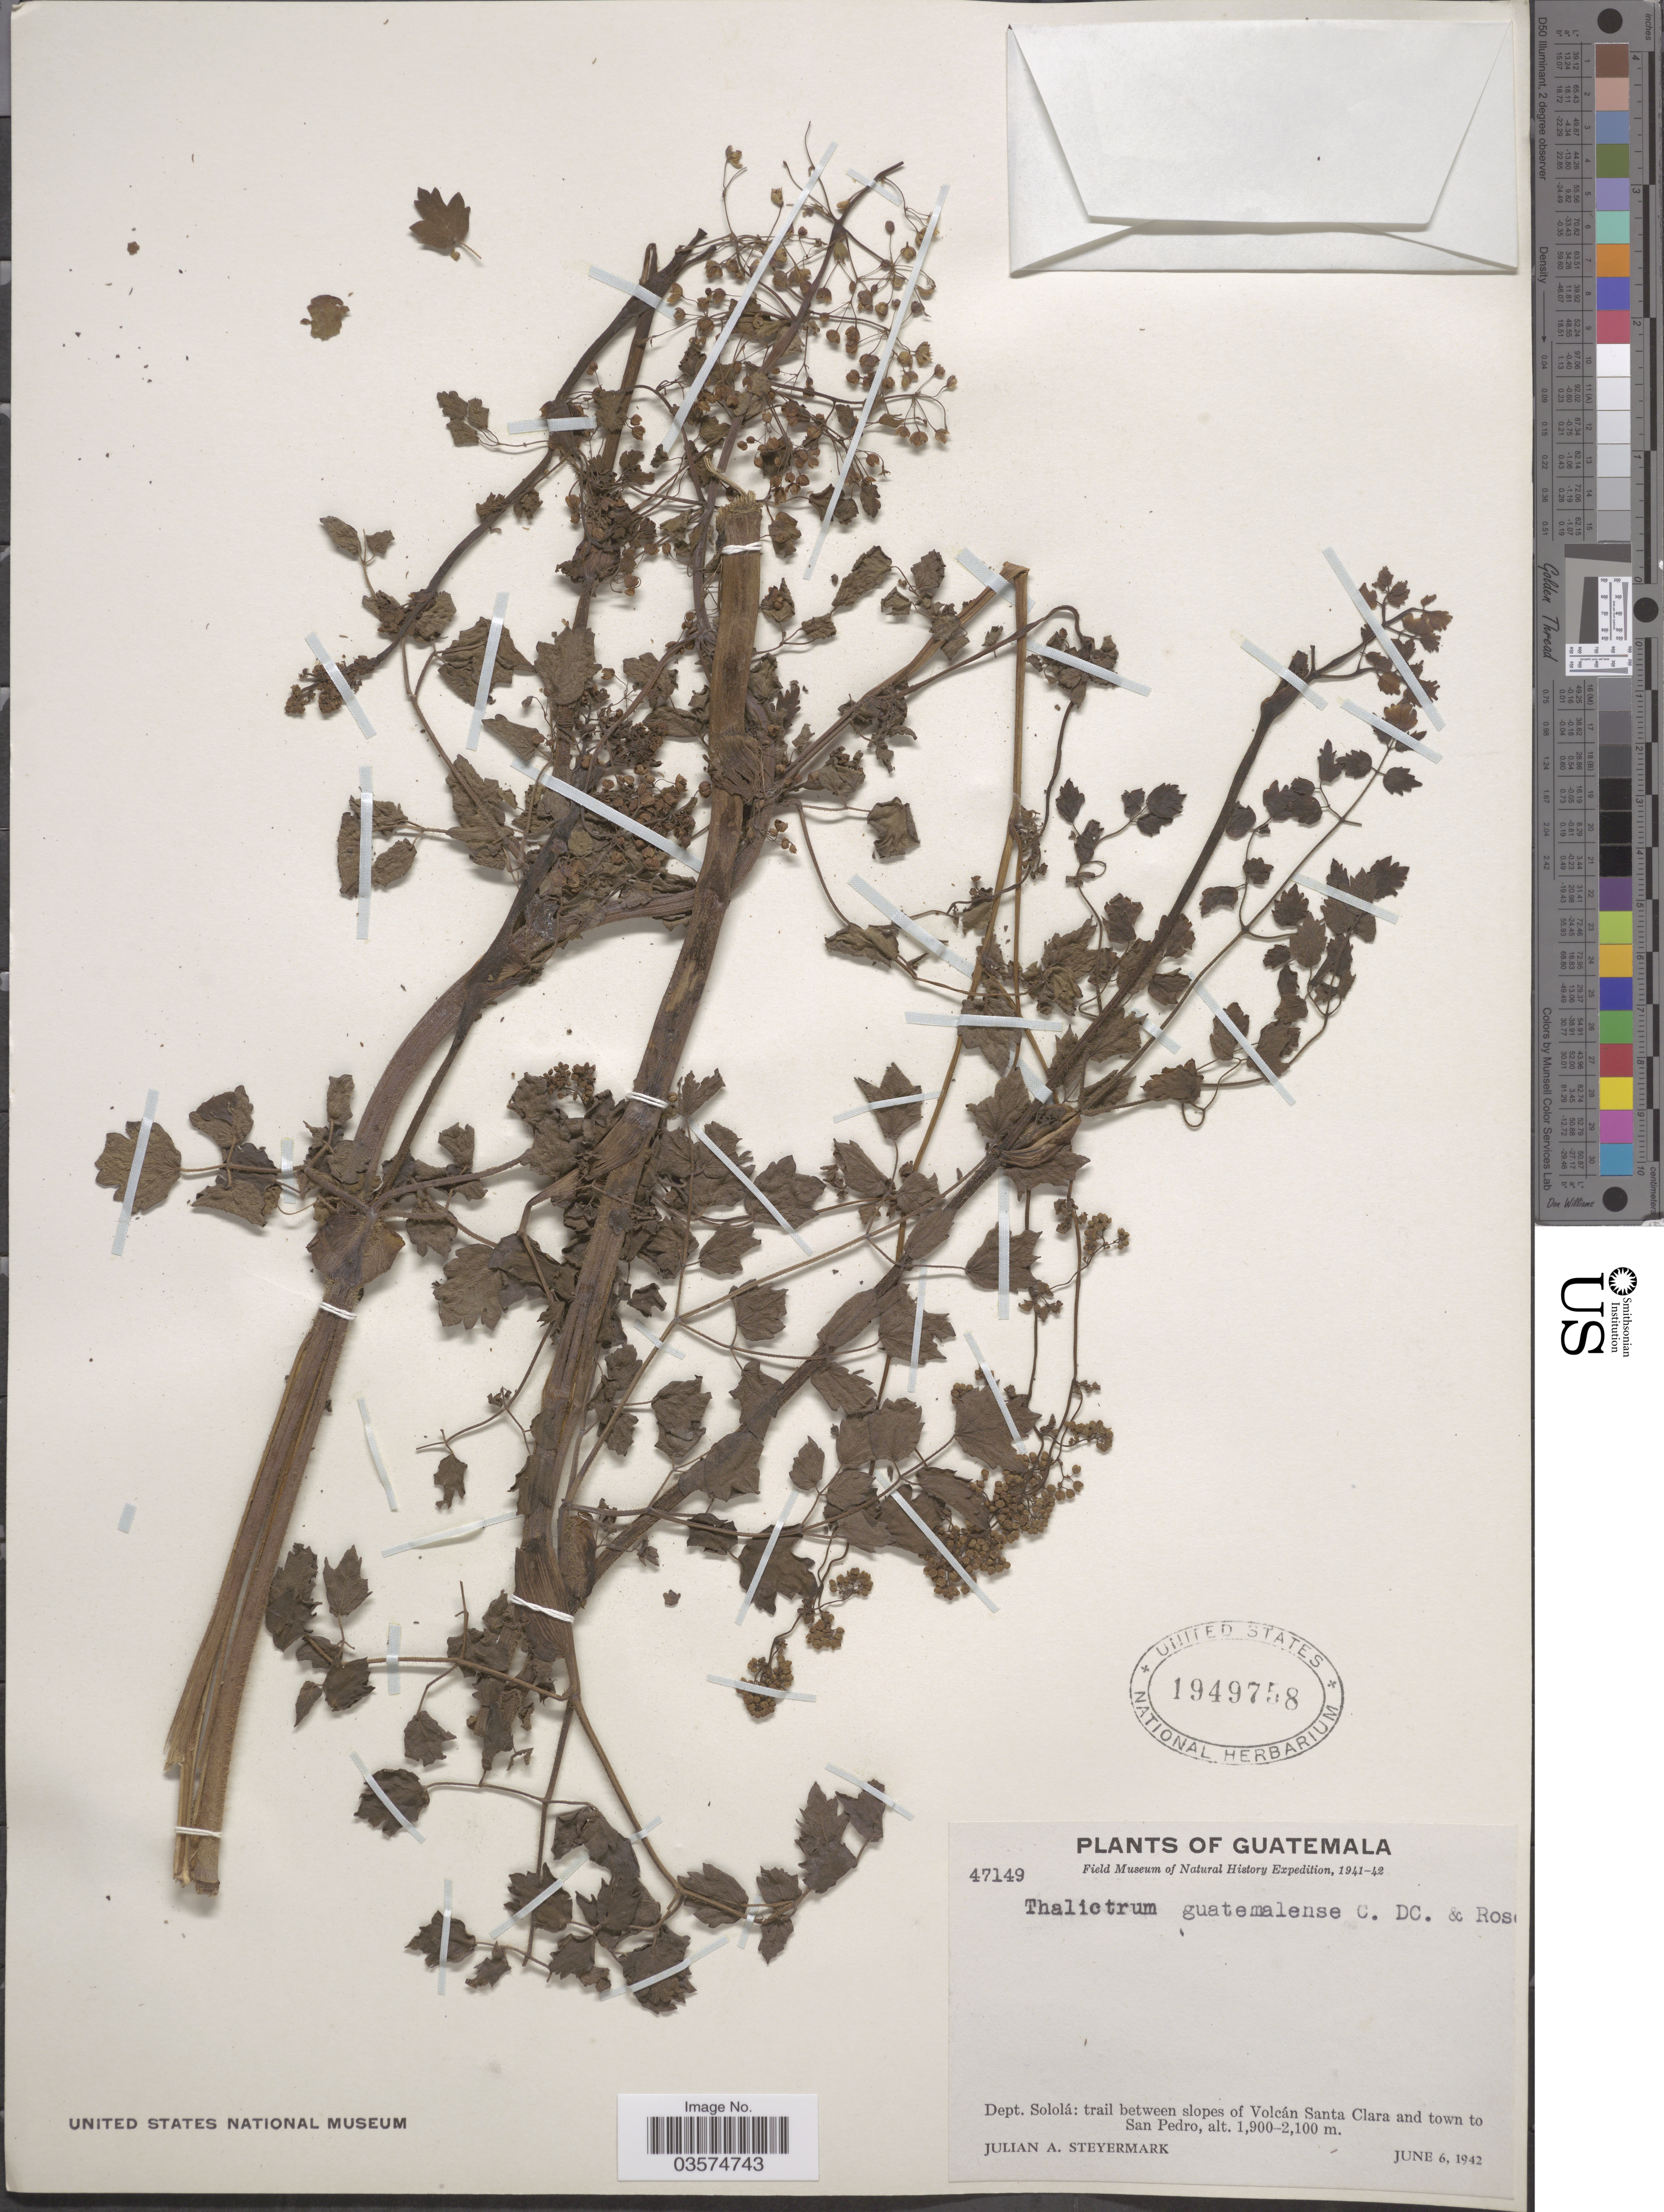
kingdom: Plantae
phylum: Tracheophyta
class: Magnoliopsida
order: Ranunculales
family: Ranunculaceae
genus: Thalictrum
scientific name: Thalictrum guatemalense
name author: C. DC. & Rose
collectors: J. Steyermark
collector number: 47149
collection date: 1942-06-06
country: Guatemala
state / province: Solola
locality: Trail between slopes of Volcán Santa Clara and town to San Pedro.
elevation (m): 1900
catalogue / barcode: US 1949758